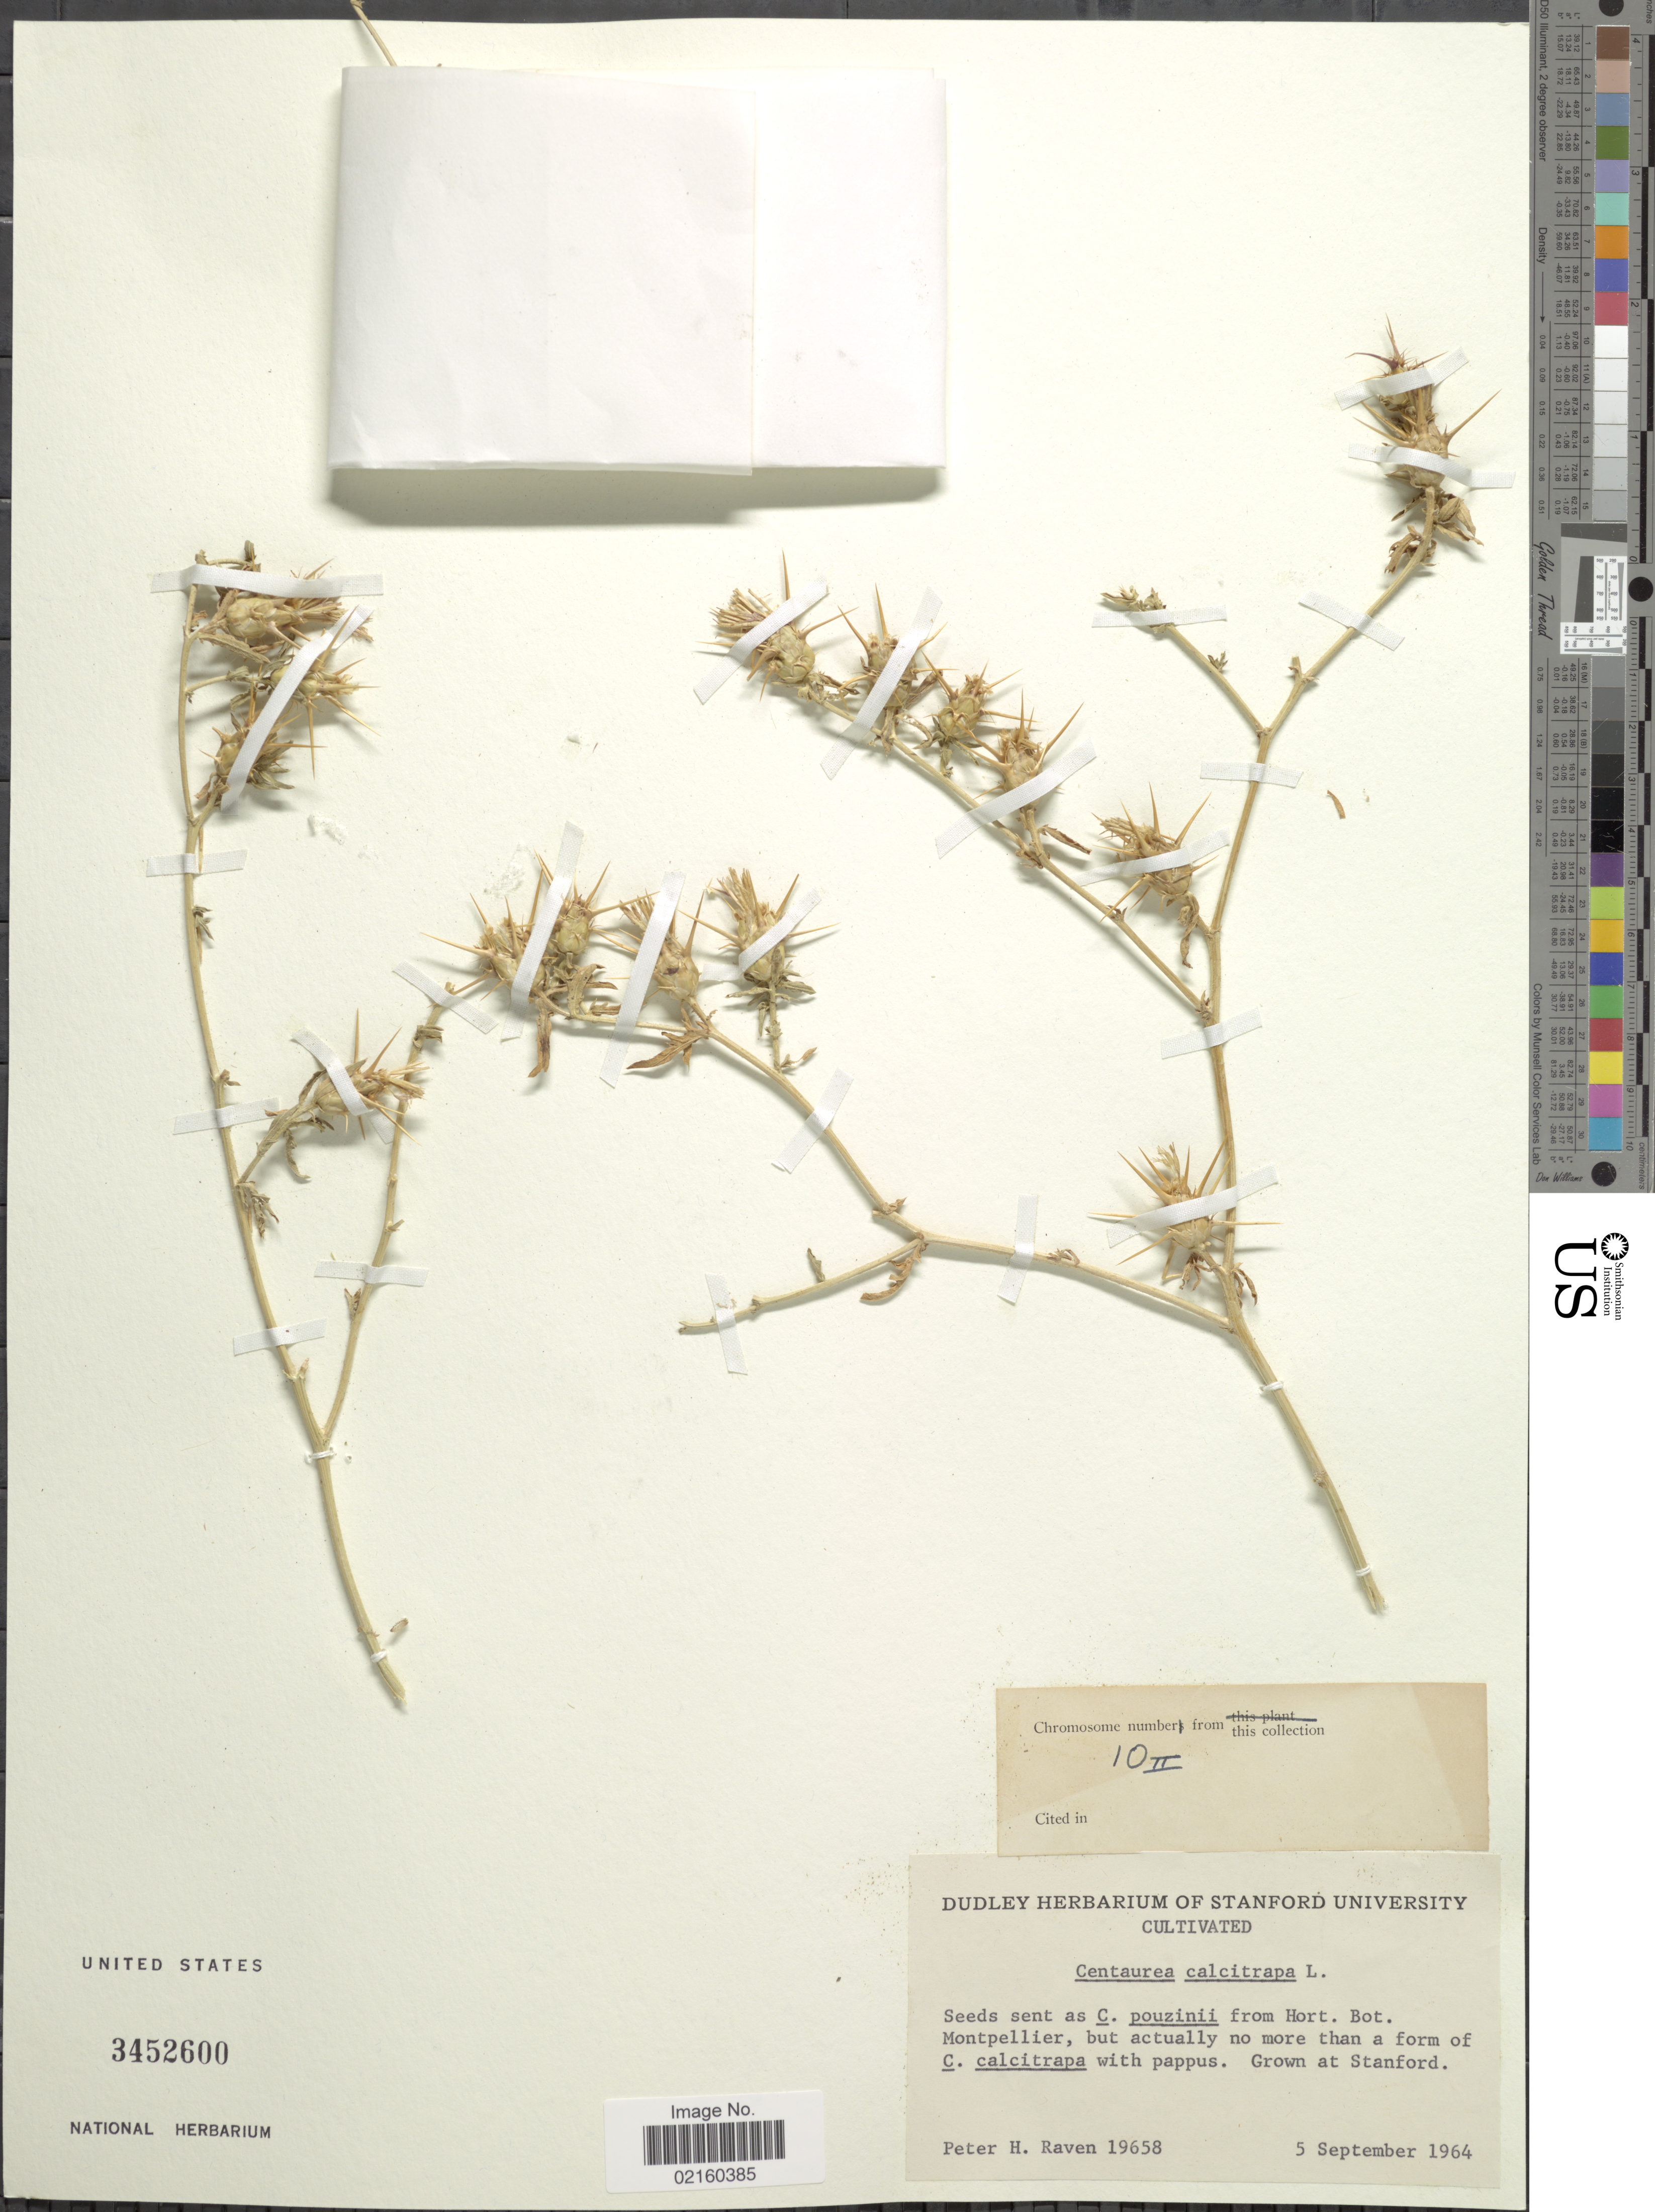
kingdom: Plantae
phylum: Tracheophyta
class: Magnoliopsida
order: Asterales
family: Asteraceae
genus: Centaurea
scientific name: Centaurea calcitrapa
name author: L.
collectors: P. Raven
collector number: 19658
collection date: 1964-09-05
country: United States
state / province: California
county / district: Santa Clara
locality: Stanford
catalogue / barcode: US 3452600